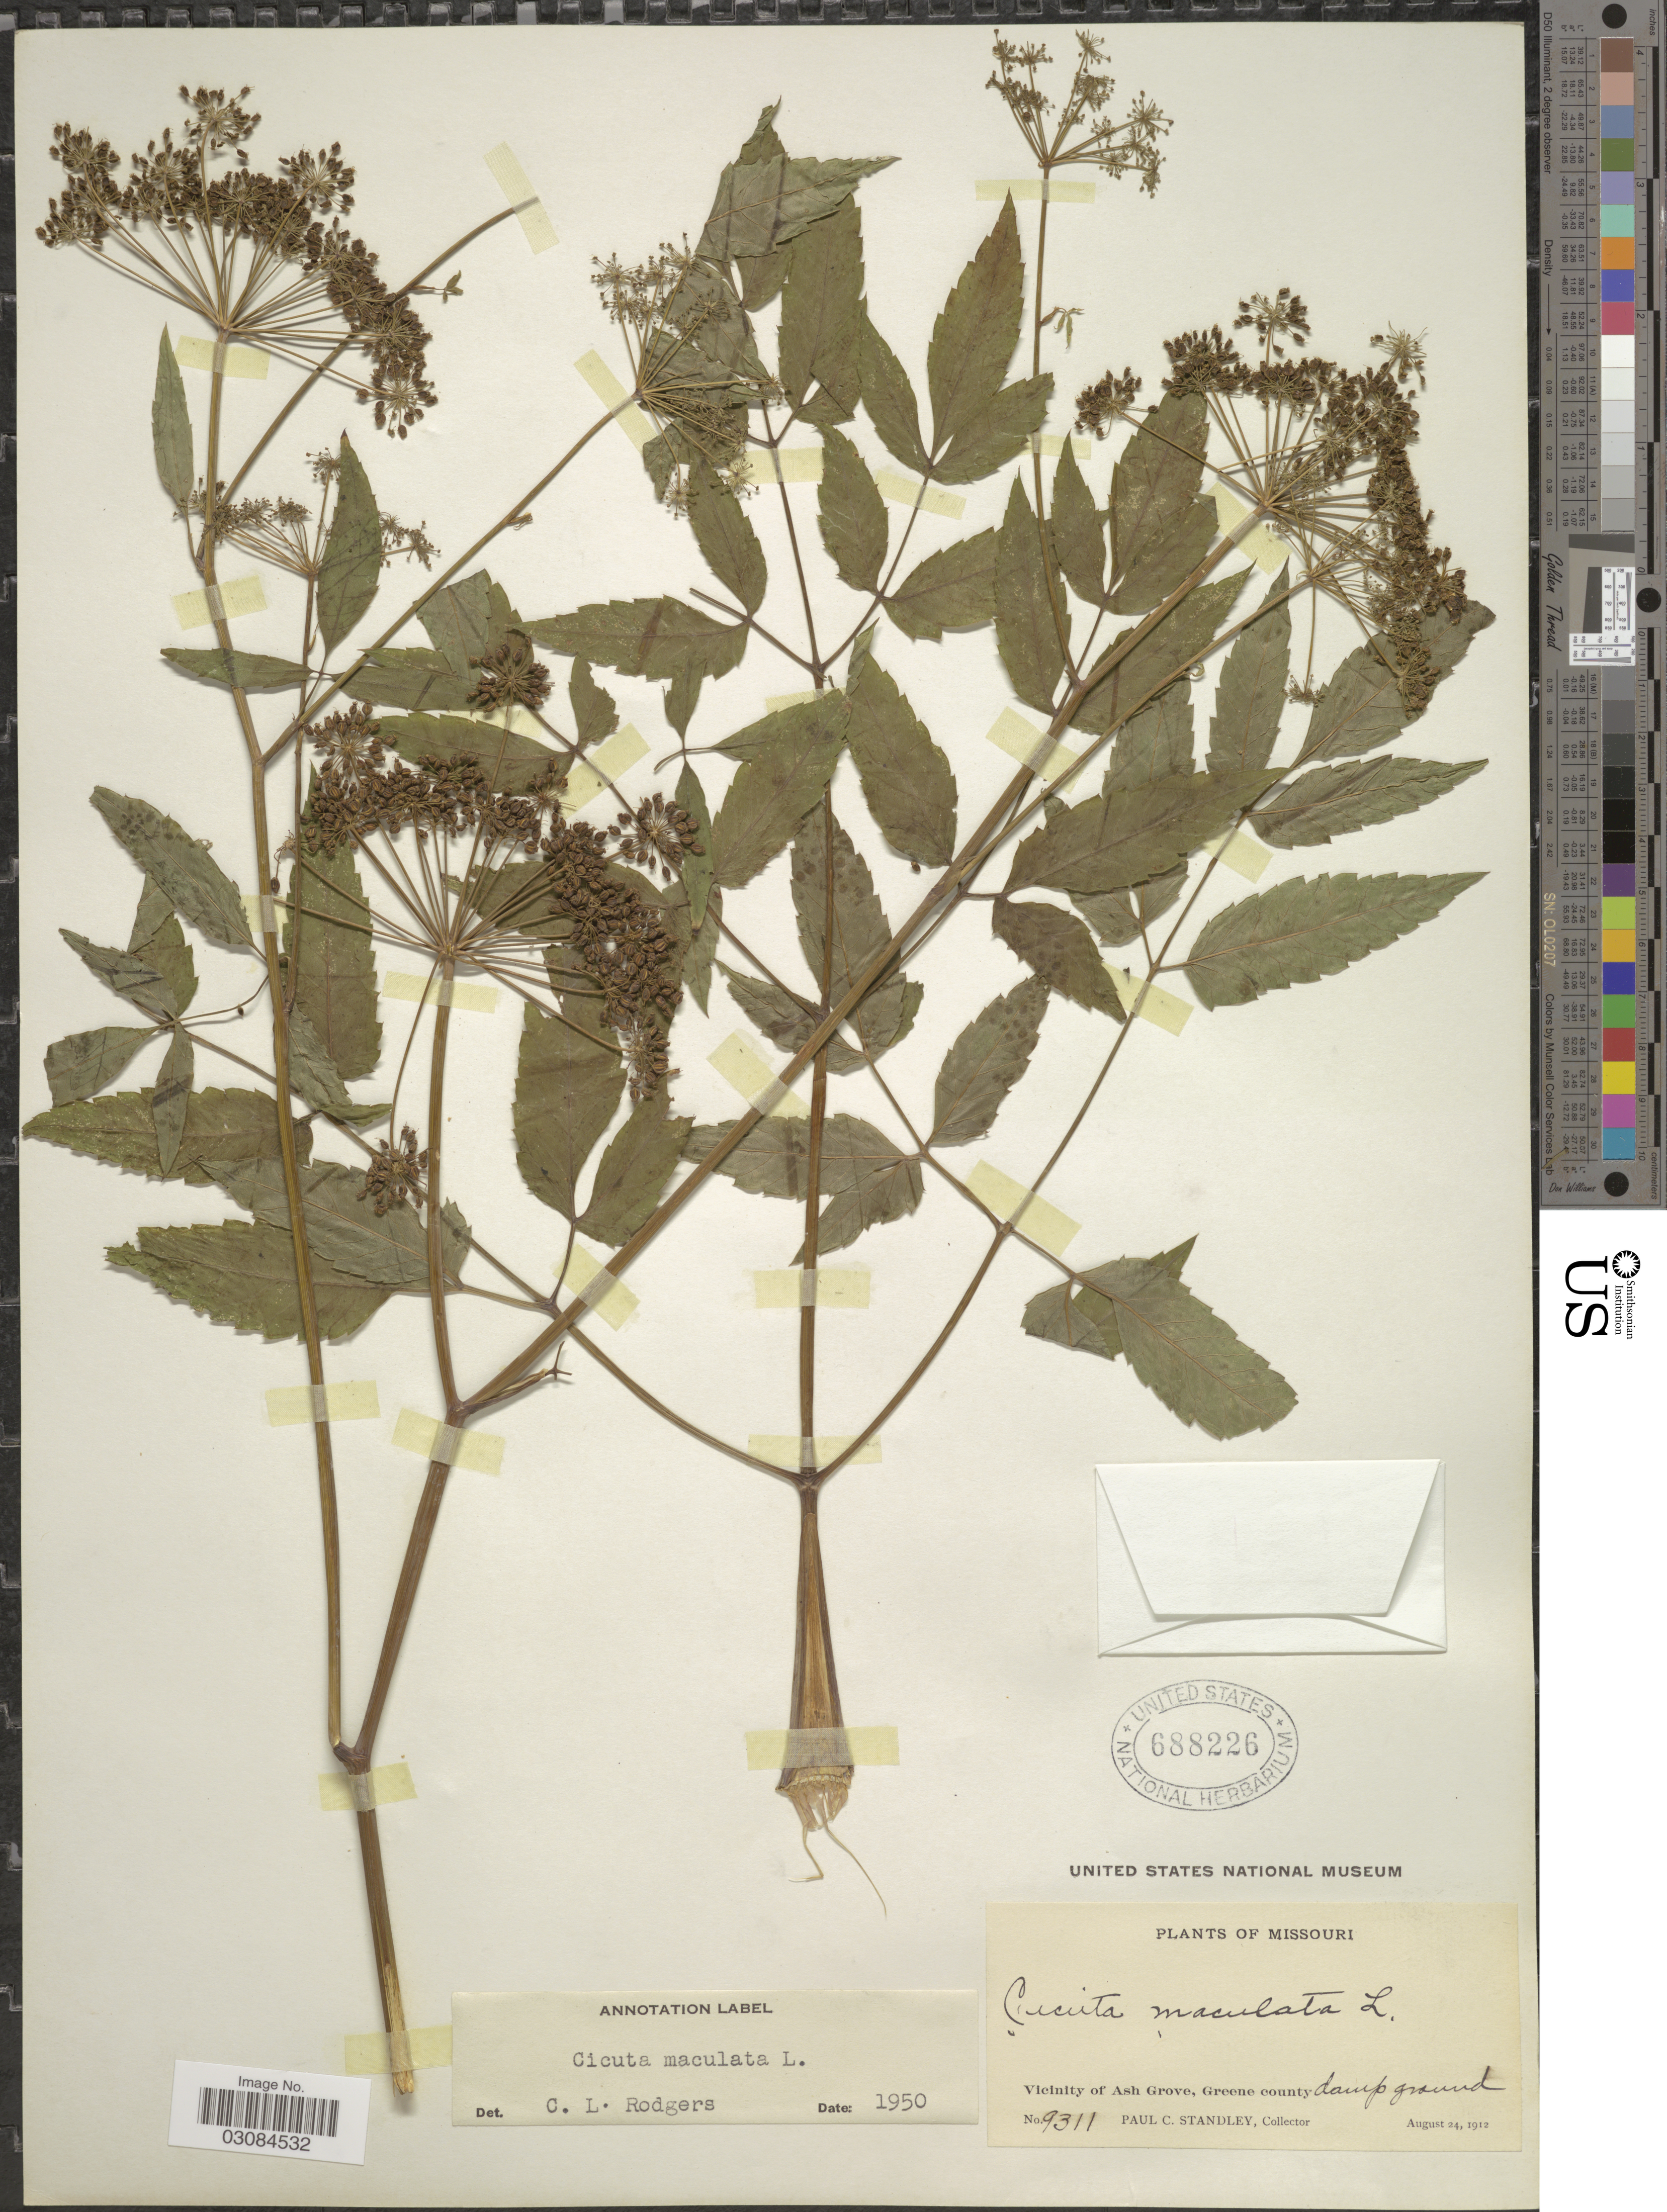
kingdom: Plantae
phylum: Tracheophyta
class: Magnoliopsida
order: Apiales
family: Apiaceae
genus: Cicuta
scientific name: Cicuta maculata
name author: L.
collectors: P. C. Standley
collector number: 9311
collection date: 1912-08-24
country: United States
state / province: Missouri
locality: Vicinity of Ash Grove, Greene county.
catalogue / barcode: US 688226